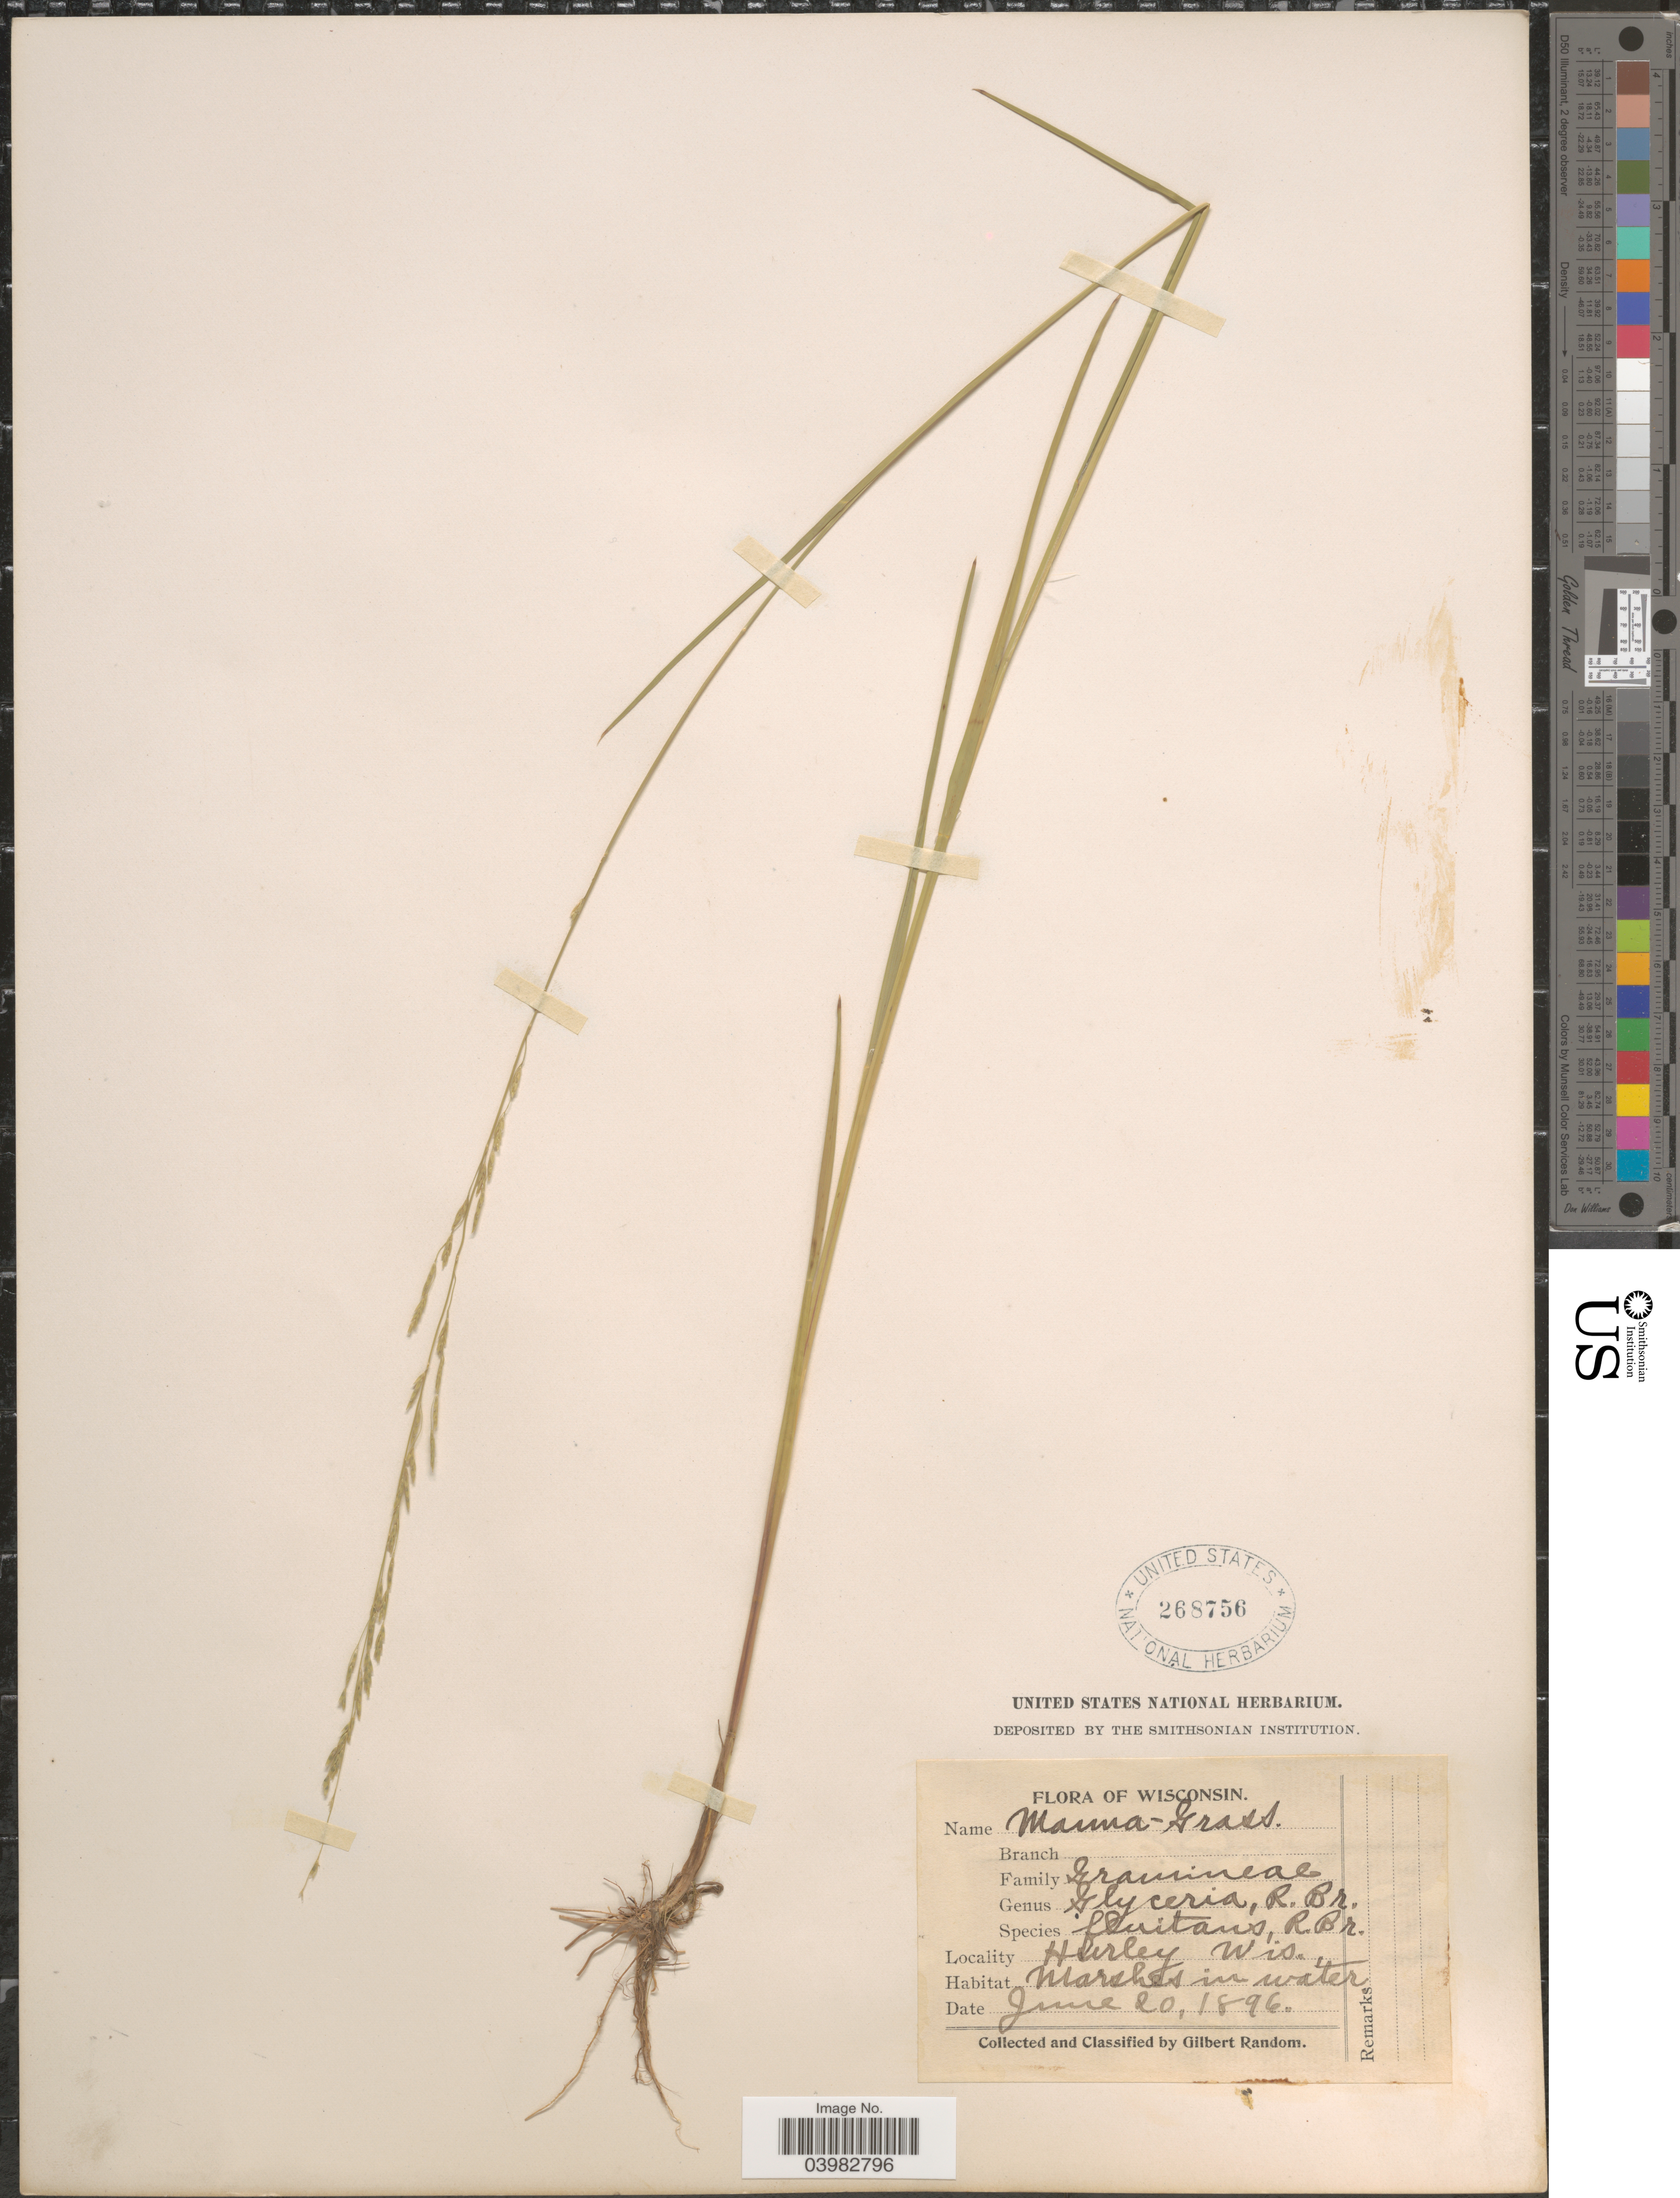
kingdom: Plantae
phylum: Tracheophyta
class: Liliopsida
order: Poales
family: Poaceae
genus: Glyceria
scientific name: Glyceria borealis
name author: (Nash) Batchelder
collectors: G. Random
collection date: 1896-06-20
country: United States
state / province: Wisconsin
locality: Hurley.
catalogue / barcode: US 268756